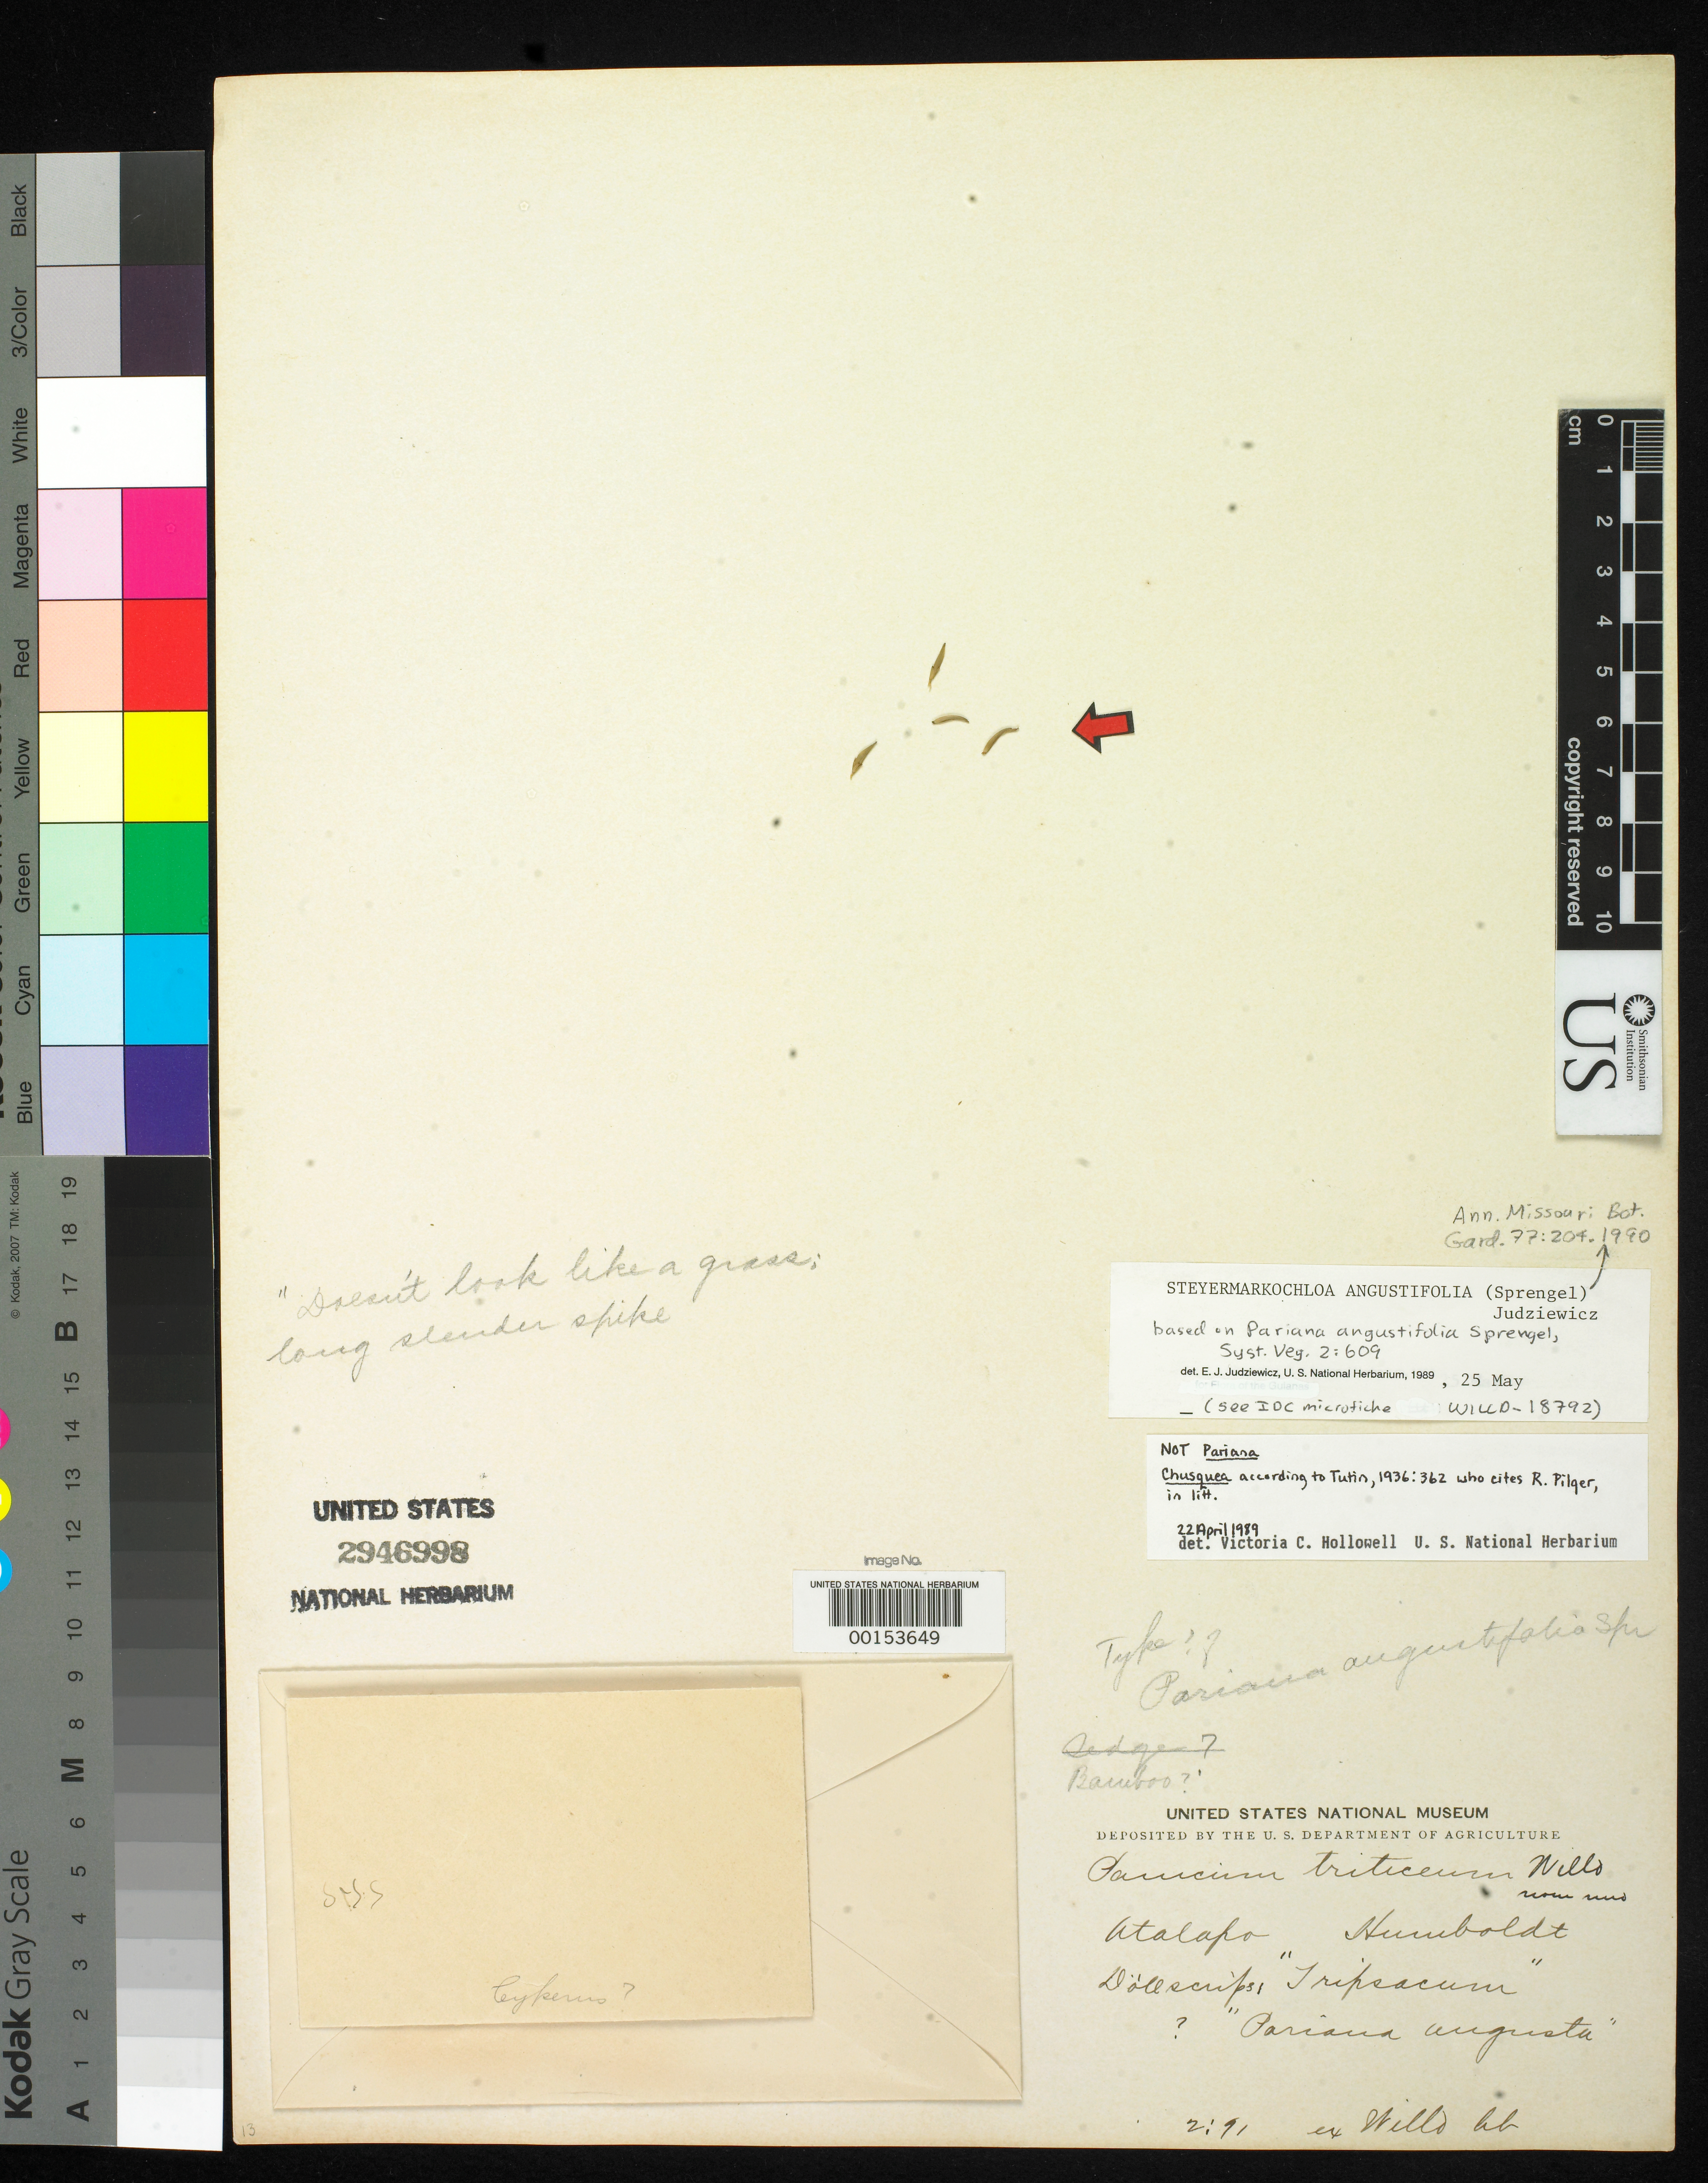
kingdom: Plantae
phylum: Tracheophyta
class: Liliopsida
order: Poales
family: Poaceae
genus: Pariana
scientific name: Pariana angustifolia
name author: Spreng.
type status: Type Fragment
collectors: F. W. Humboldt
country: Venezuela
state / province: Amazonas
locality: Atabapo.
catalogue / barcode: US 2946998